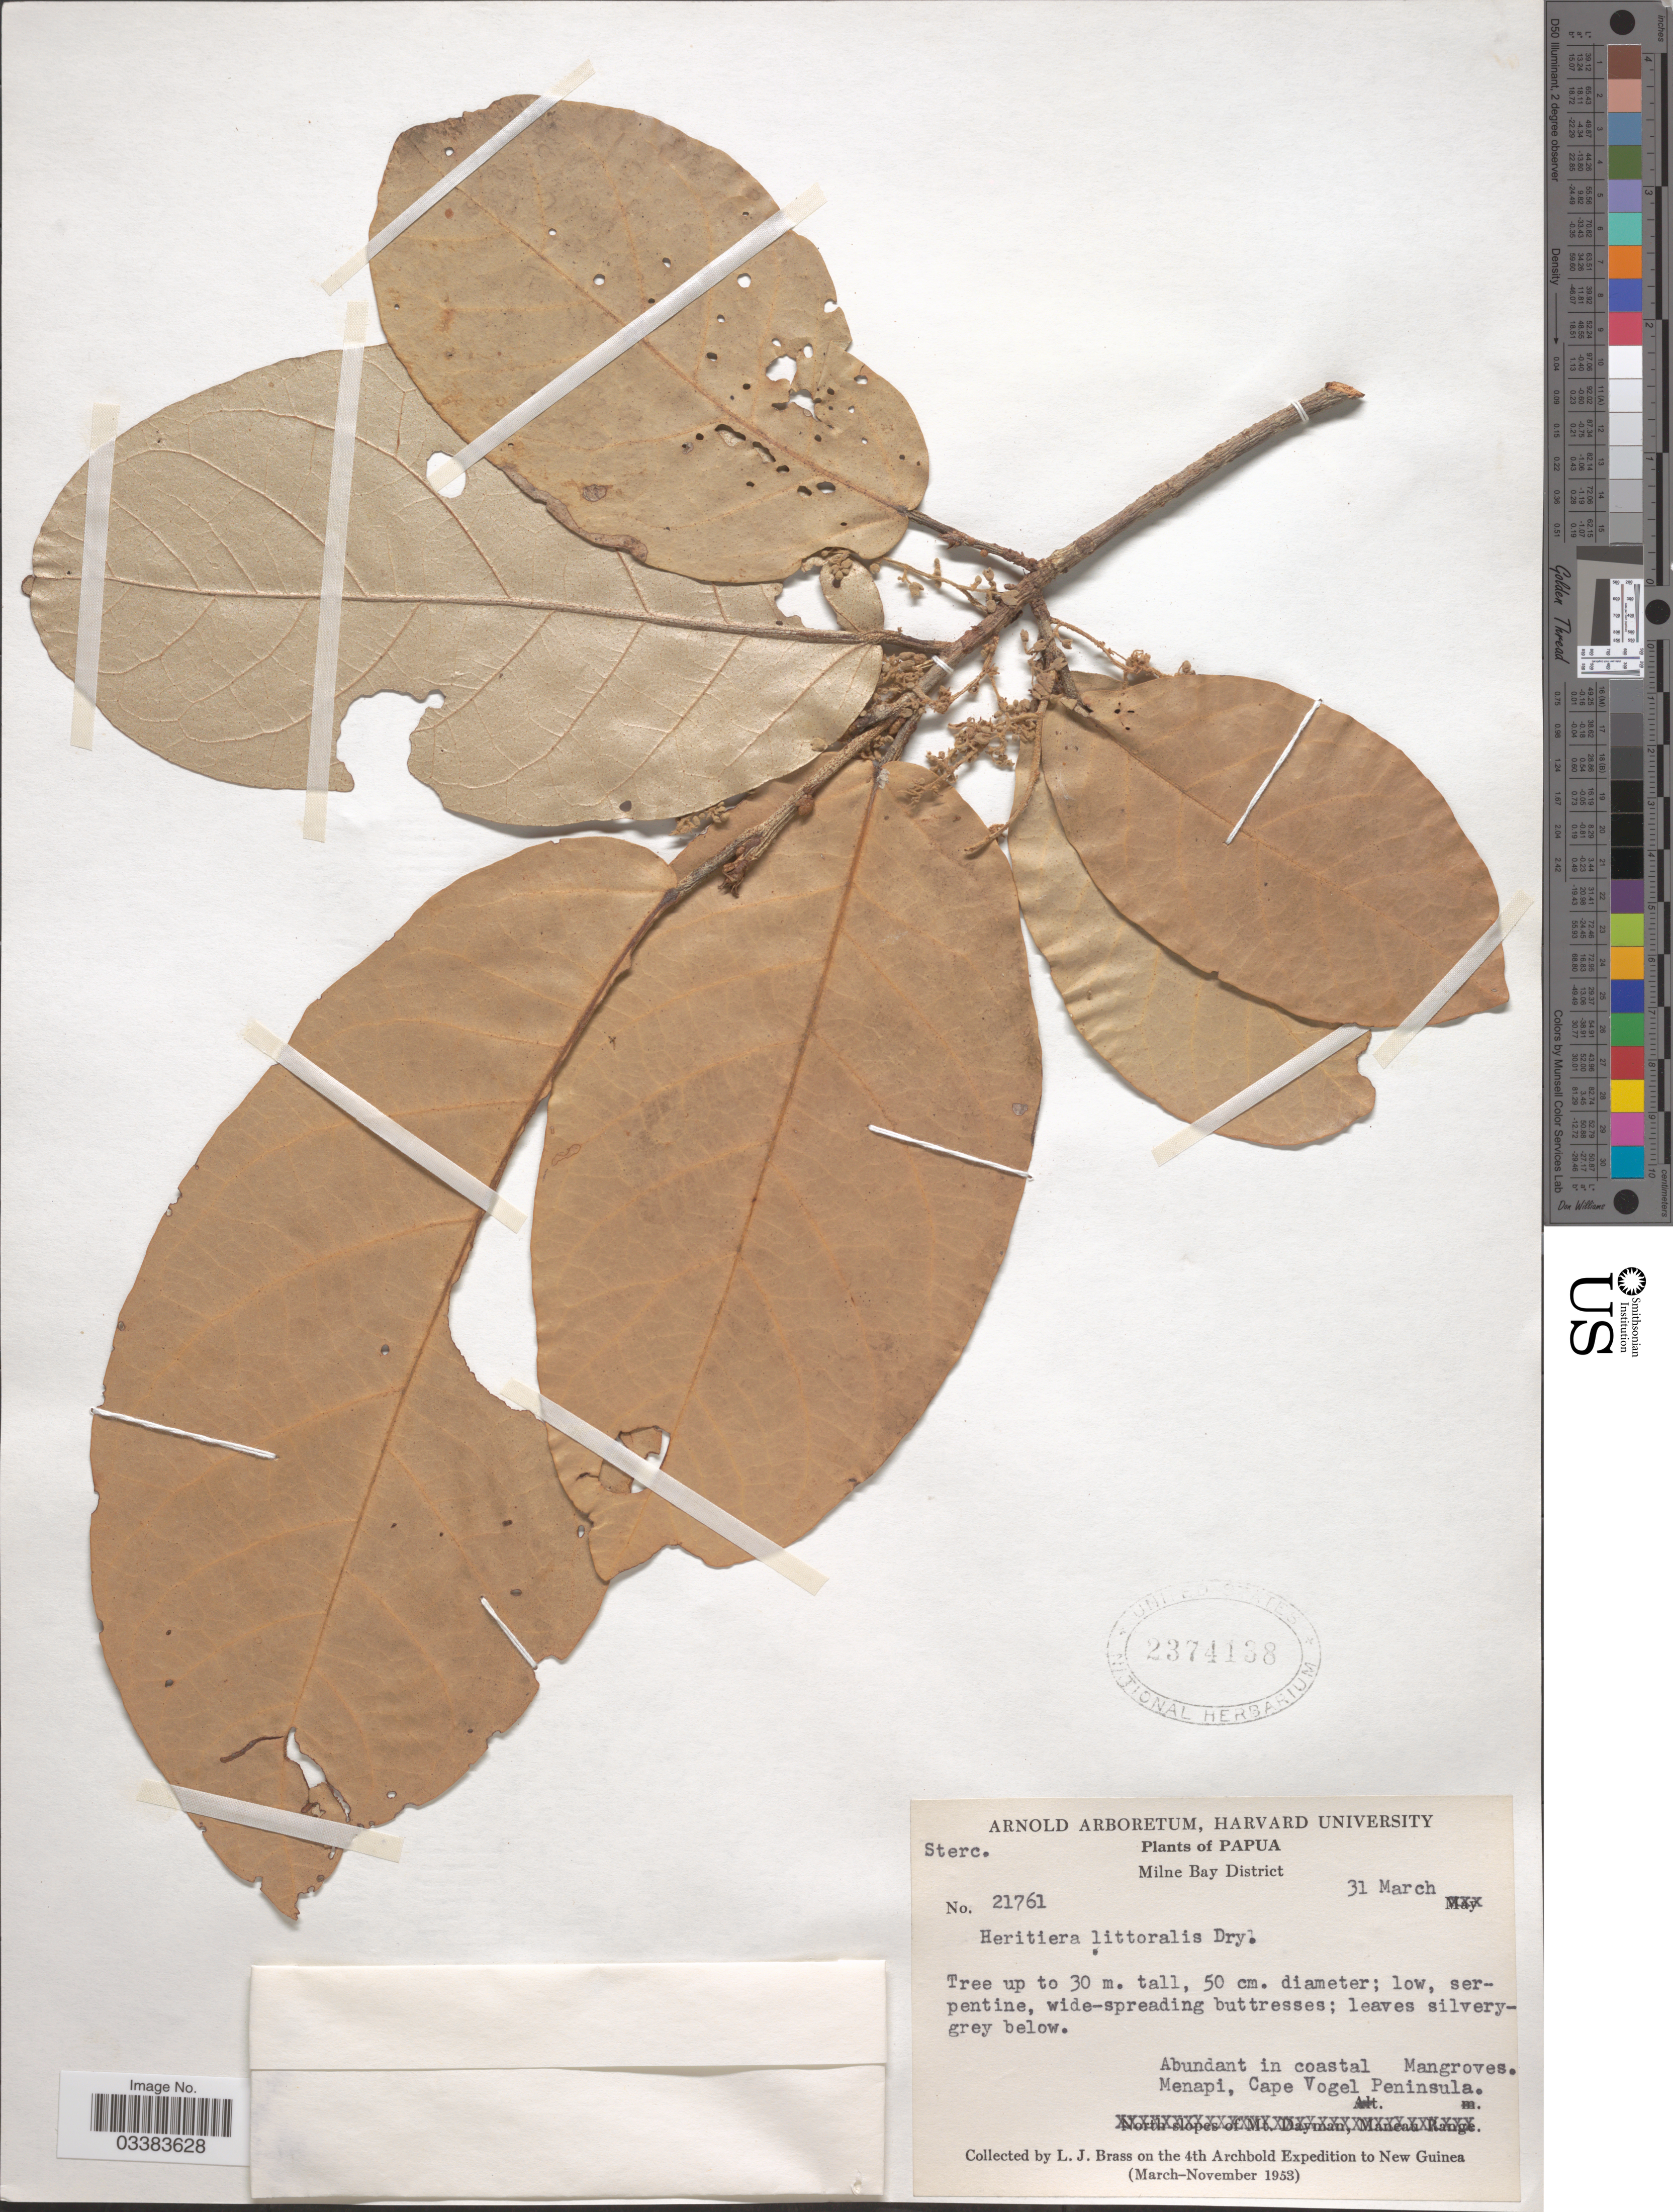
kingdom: Plantae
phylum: Tracheophyta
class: Magnoliopsida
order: Malvales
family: Malvaceae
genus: Heritiera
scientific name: Heritiera littoralis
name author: Aiton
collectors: L. J. Brass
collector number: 21761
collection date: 1953-03-31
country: Papua New Guinea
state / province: Milne Bay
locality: Papua. Milne Bay District. Menapi, Cape Vogel Peninsula. New Guinea.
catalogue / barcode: US 2374138